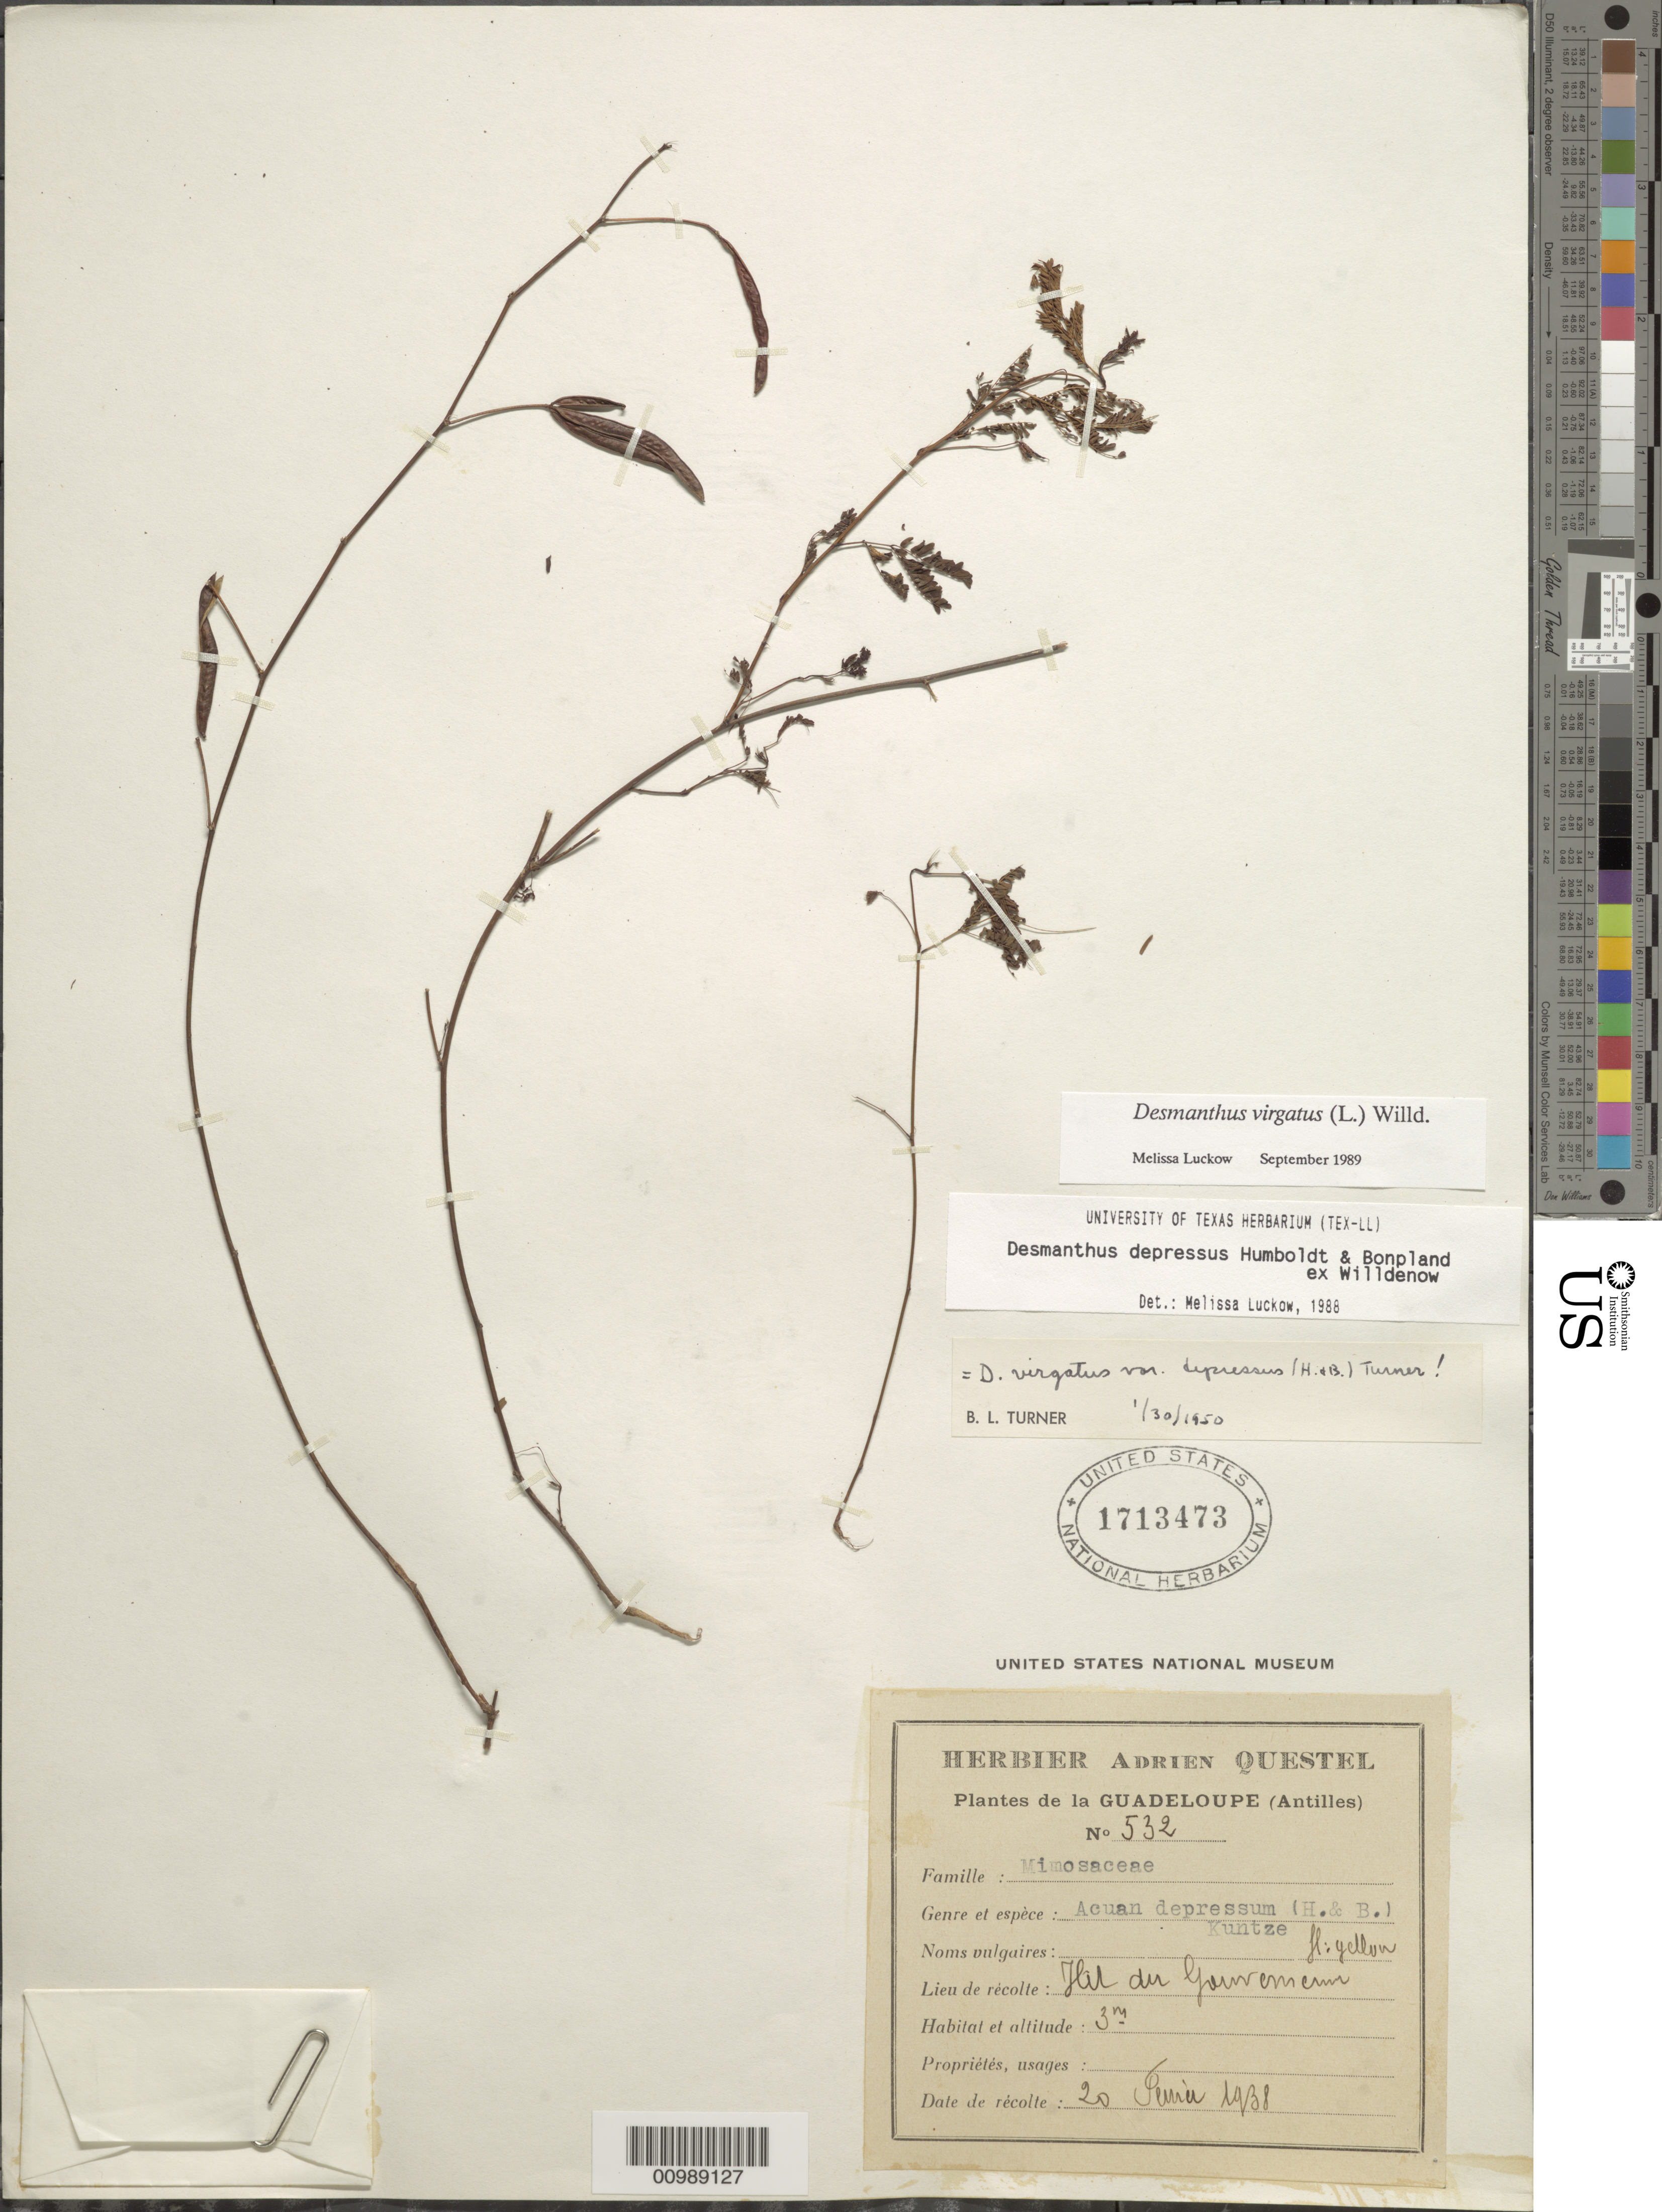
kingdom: Plantae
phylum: Tracheophyta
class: Magnoliopsida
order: Fabales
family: Fabaceae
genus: Desmanthus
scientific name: Desmanthus virgatus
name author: (L.) Willd.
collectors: A. Questel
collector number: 532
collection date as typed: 20 Jul 1938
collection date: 1938-07-20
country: Guadeloupe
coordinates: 0 N, 0 E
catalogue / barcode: US 1713473